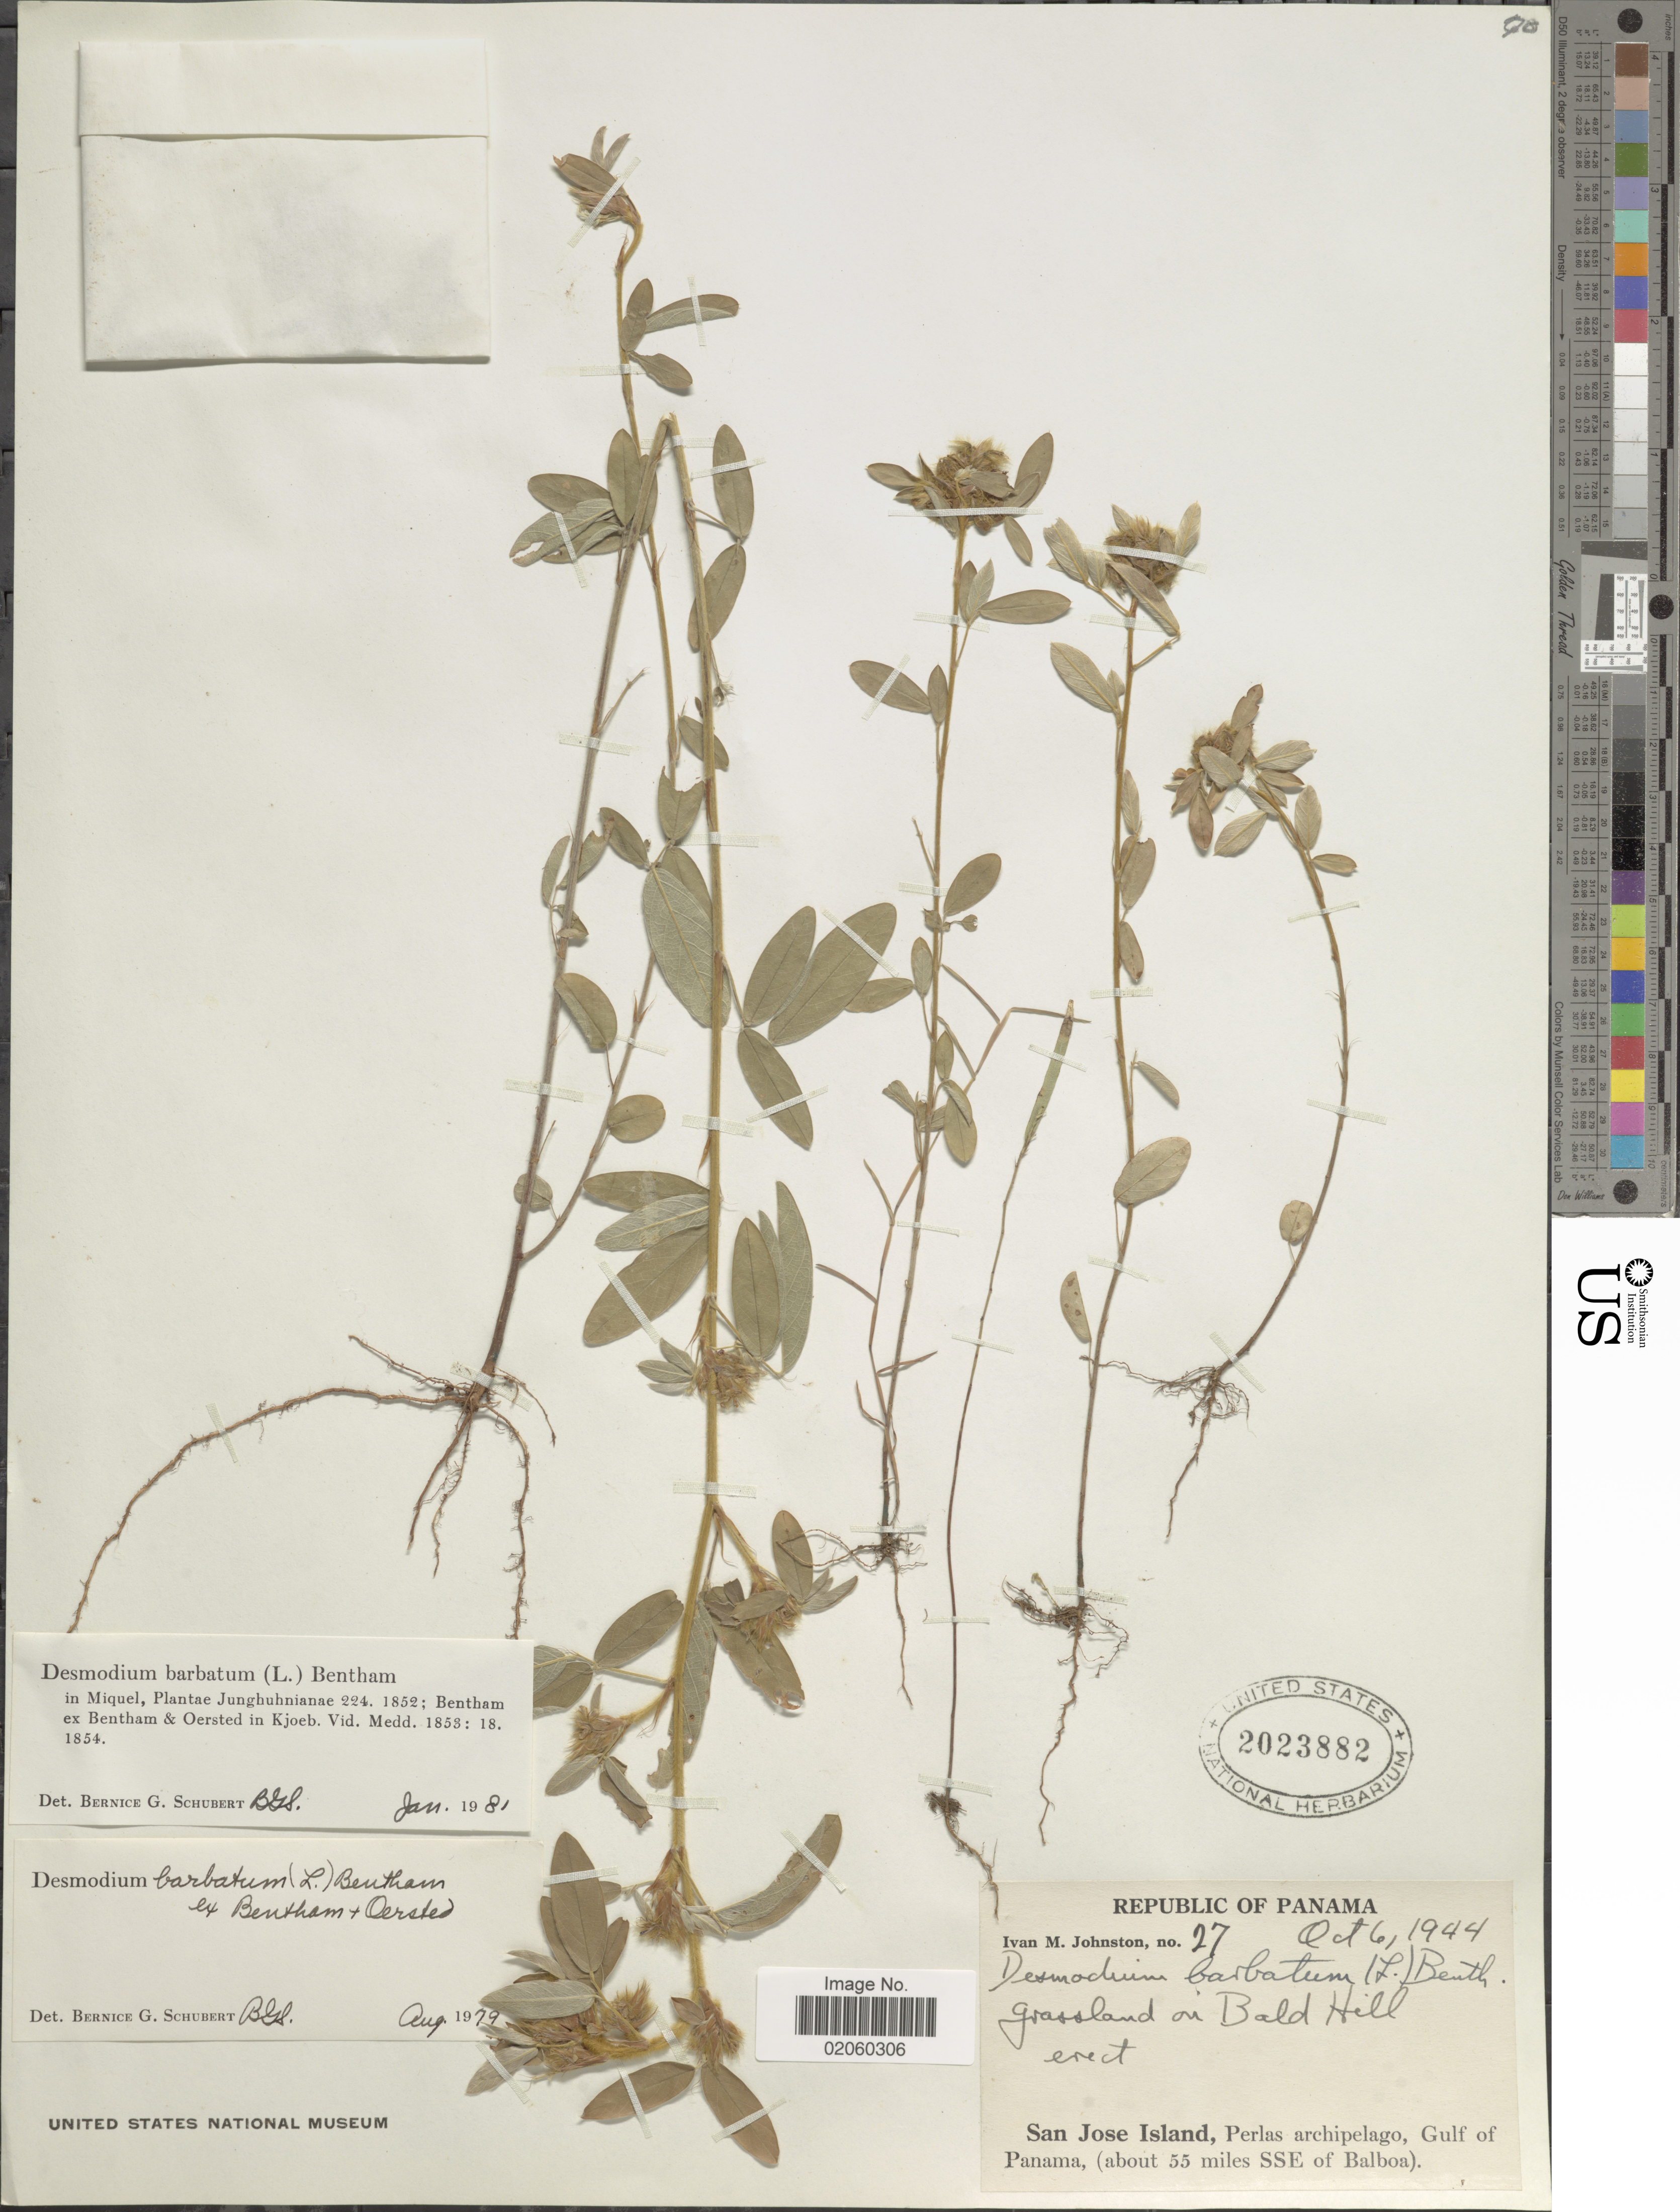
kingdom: Plantae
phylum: Tracheophyta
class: Magnoliopsida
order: Fabales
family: Fabaceae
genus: Grona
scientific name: Grona barbata var. barbata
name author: (L.) H. Ohashi & K. Ohashi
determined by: Strong, Mark T., (BOT), Smithsonian Institution - National Museum of Natural History (UNITED STATES)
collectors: I.M. Johnston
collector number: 27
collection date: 1944-10-06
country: Panama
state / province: Panamá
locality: San Jose Island, Perlas archipelago. About 55 miles SSE of Balboa. Bald Hill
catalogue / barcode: US 2023882